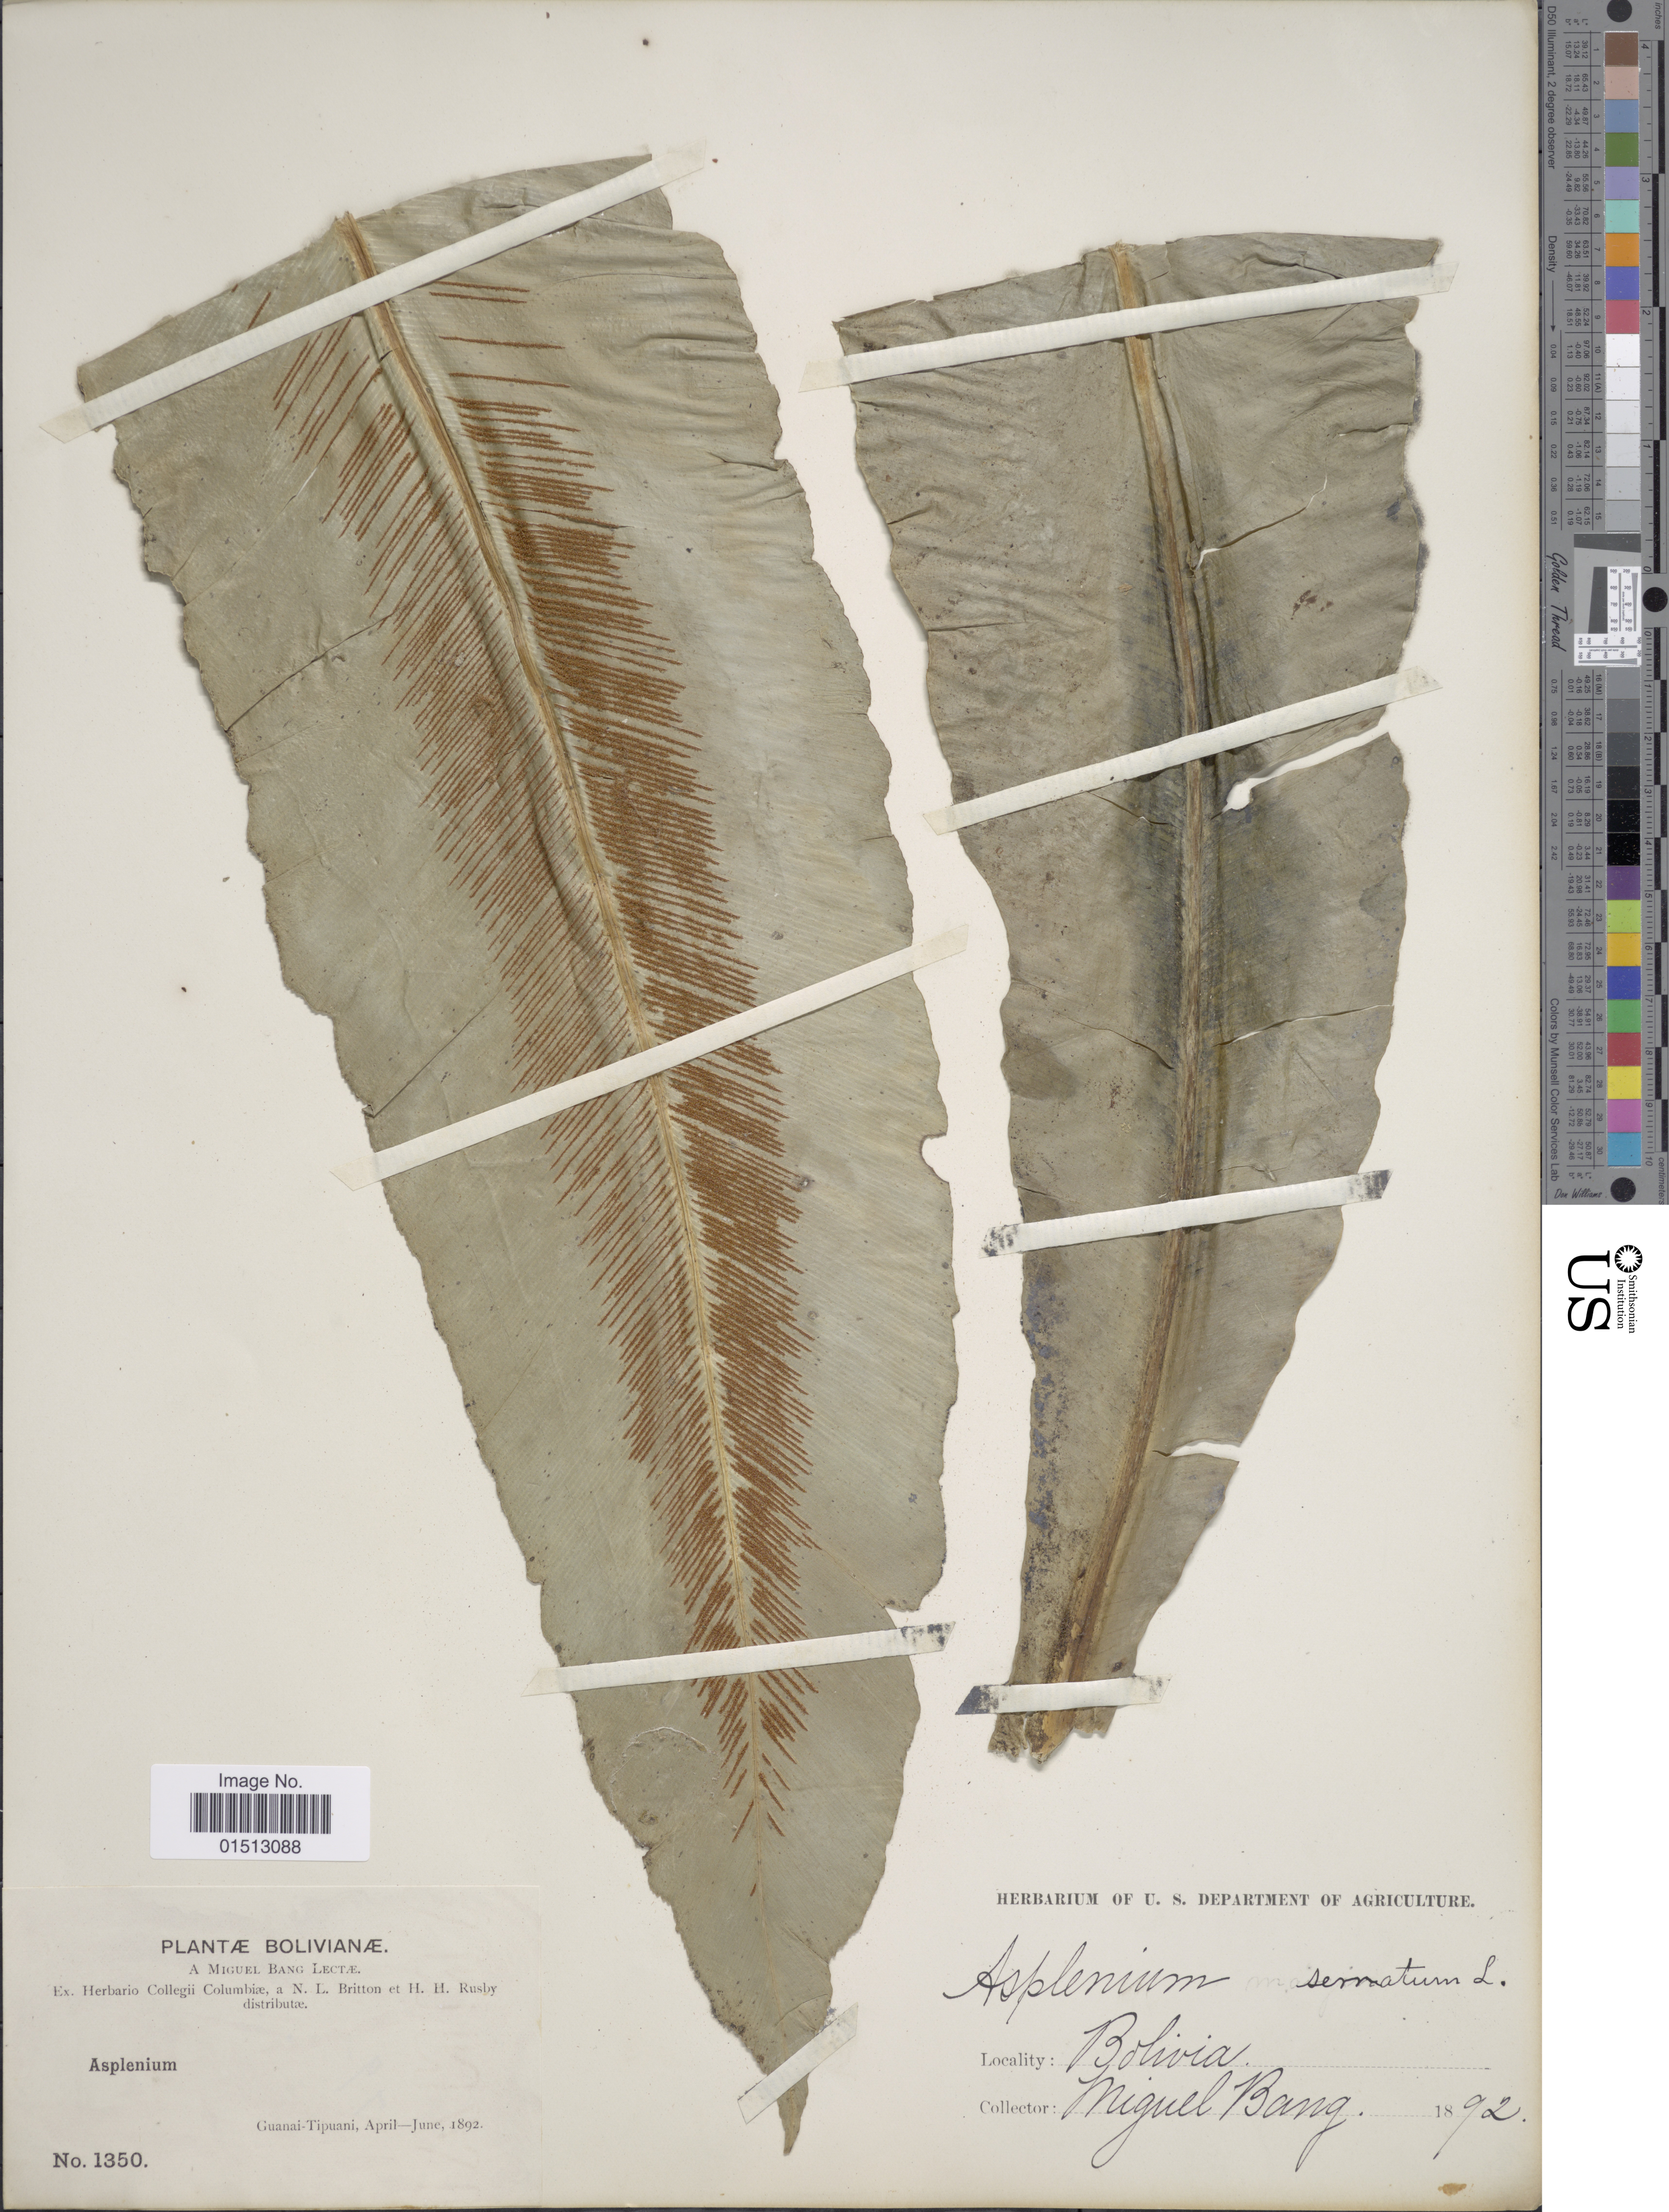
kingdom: Plantae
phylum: Tracheophyta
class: Polypodiopsida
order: Polypodiales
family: Aspleniaceae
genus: Asplenium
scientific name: Asplenium serratum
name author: L.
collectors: M. Bang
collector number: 1350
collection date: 1892-04/1892-06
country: Bolivia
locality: Guanai-Tipuani.